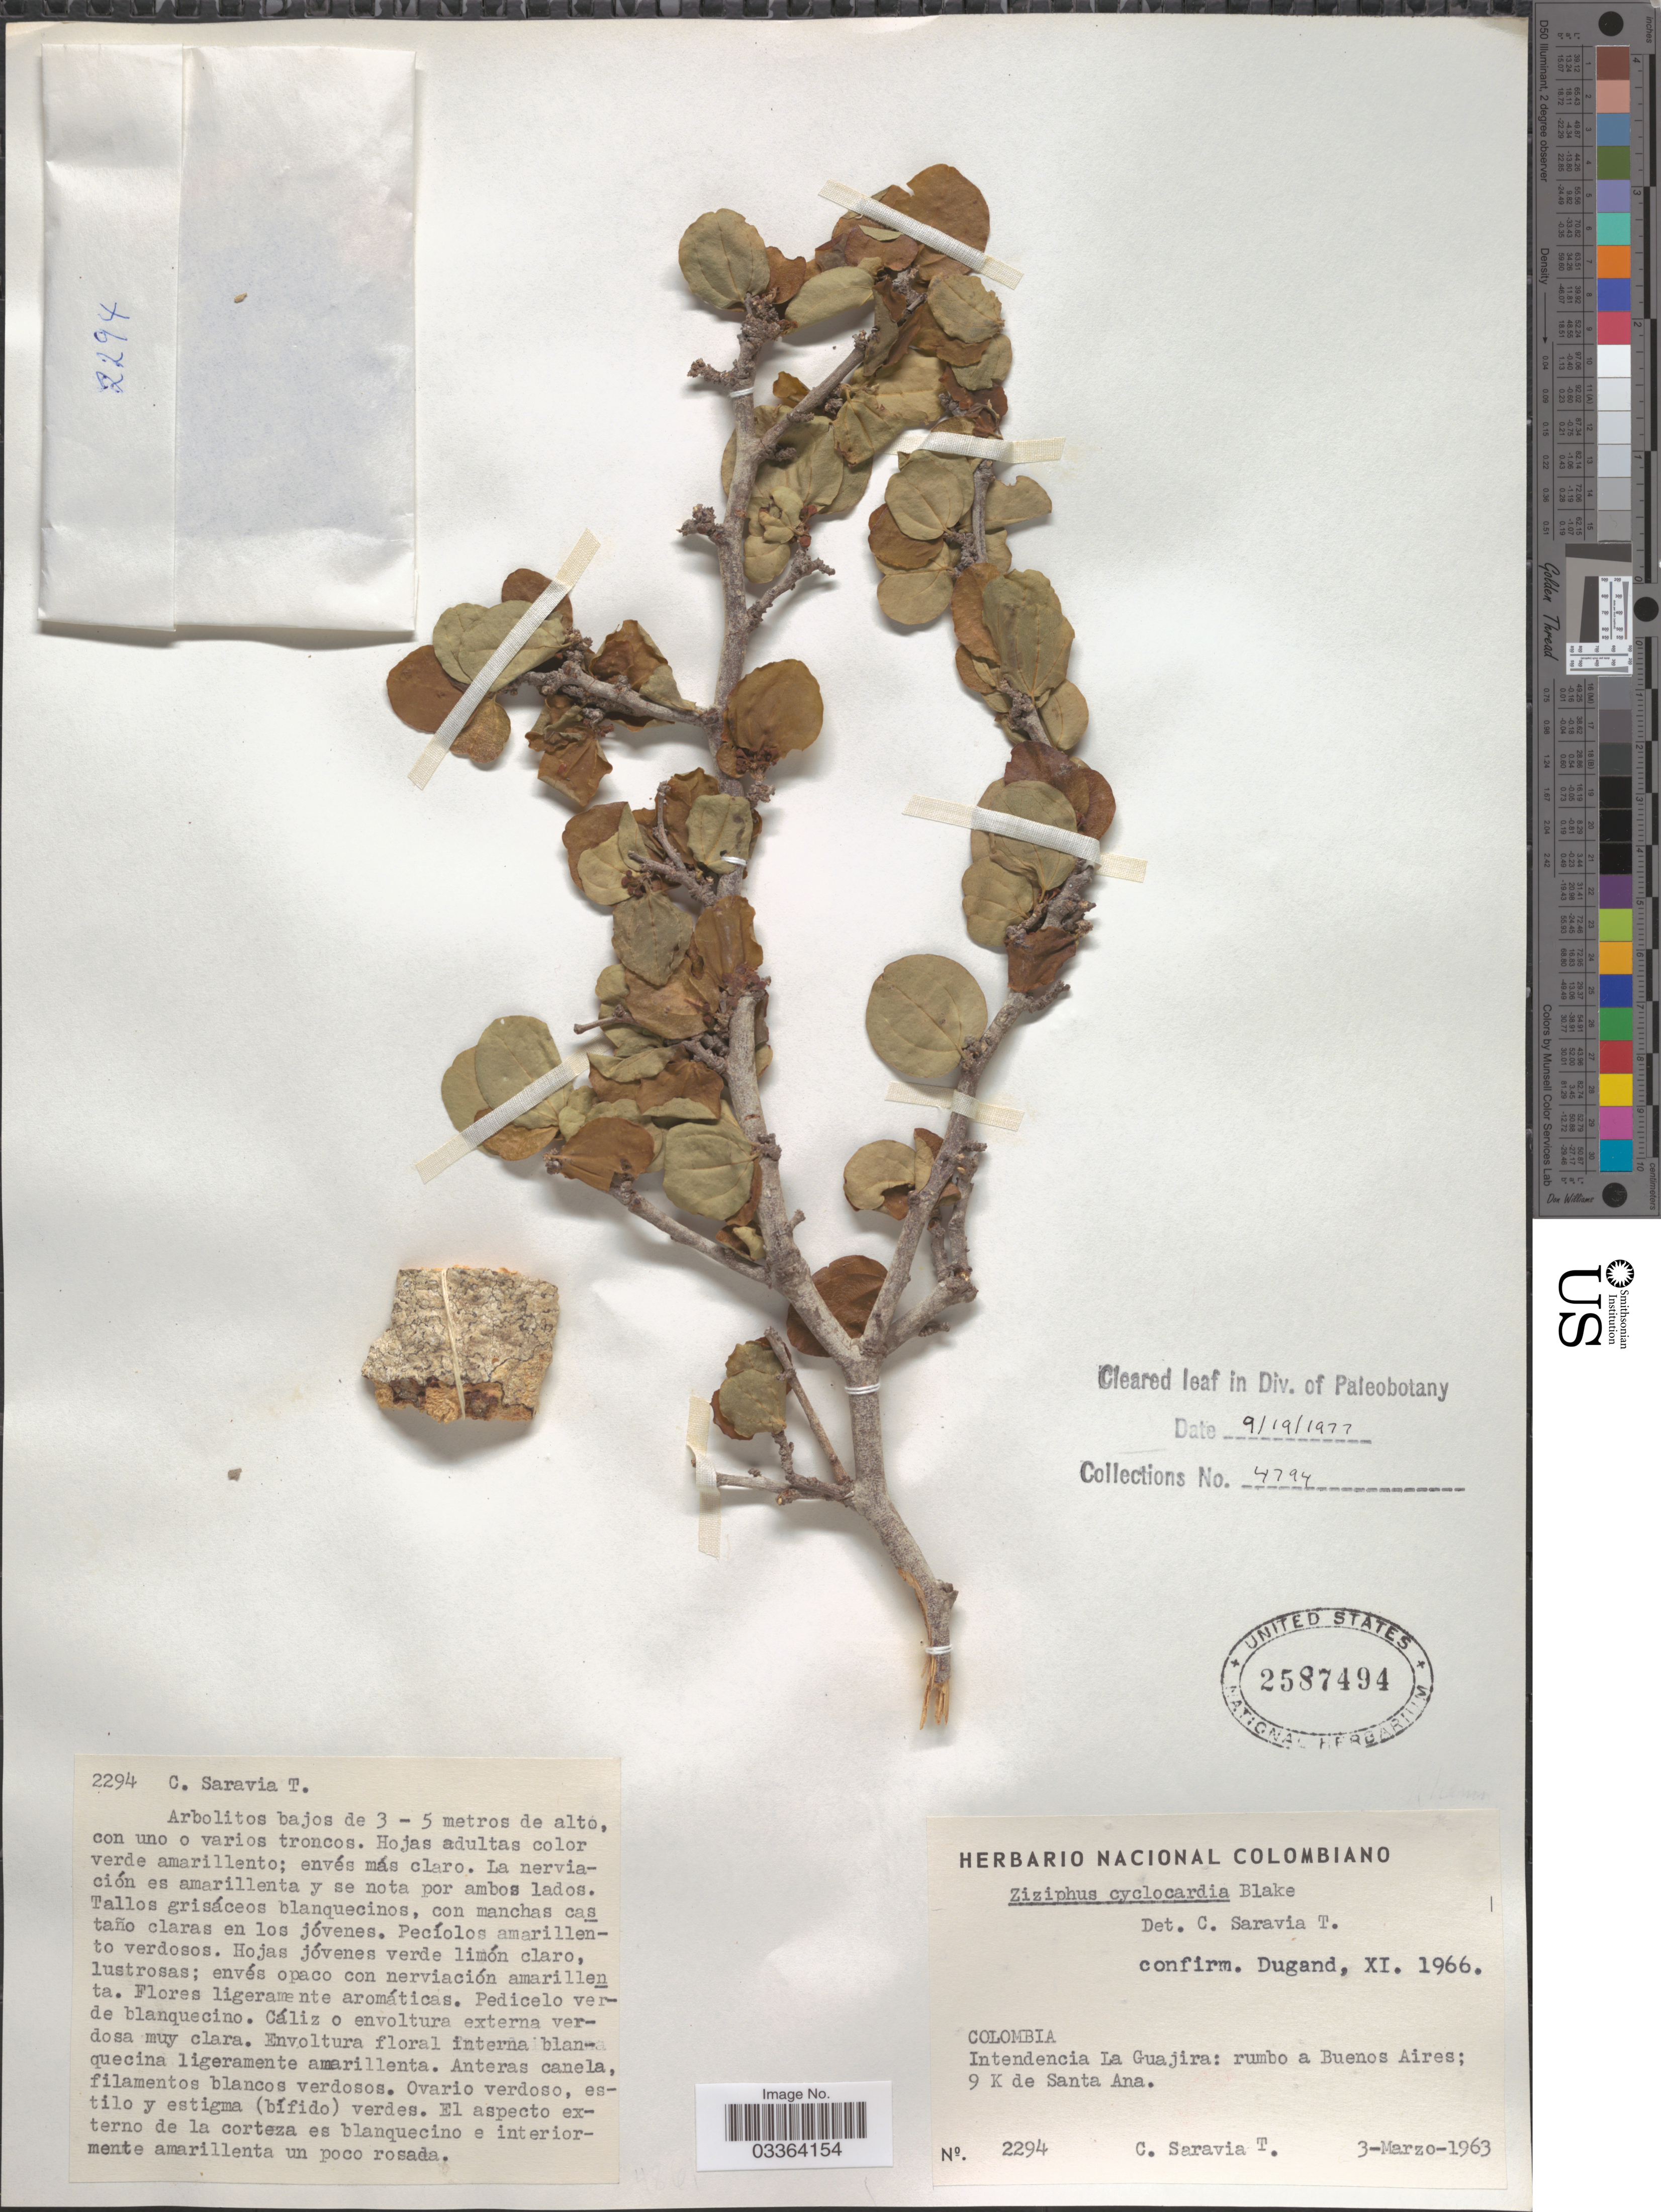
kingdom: Plantae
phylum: Tracheophyta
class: Magnoliopsida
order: Rosales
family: Rhamnaceae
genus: Ziziphus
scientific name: Ziziphus cyclocardia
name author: S.F. Blake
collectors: C. Saravia T.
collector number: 2294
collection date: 1963-03-03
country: Colombia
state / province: La Guajira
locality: Intendencia La Guajira: rumbo a Buenos Aires; 9 K de Santa Ana.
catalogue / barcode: US 2587494